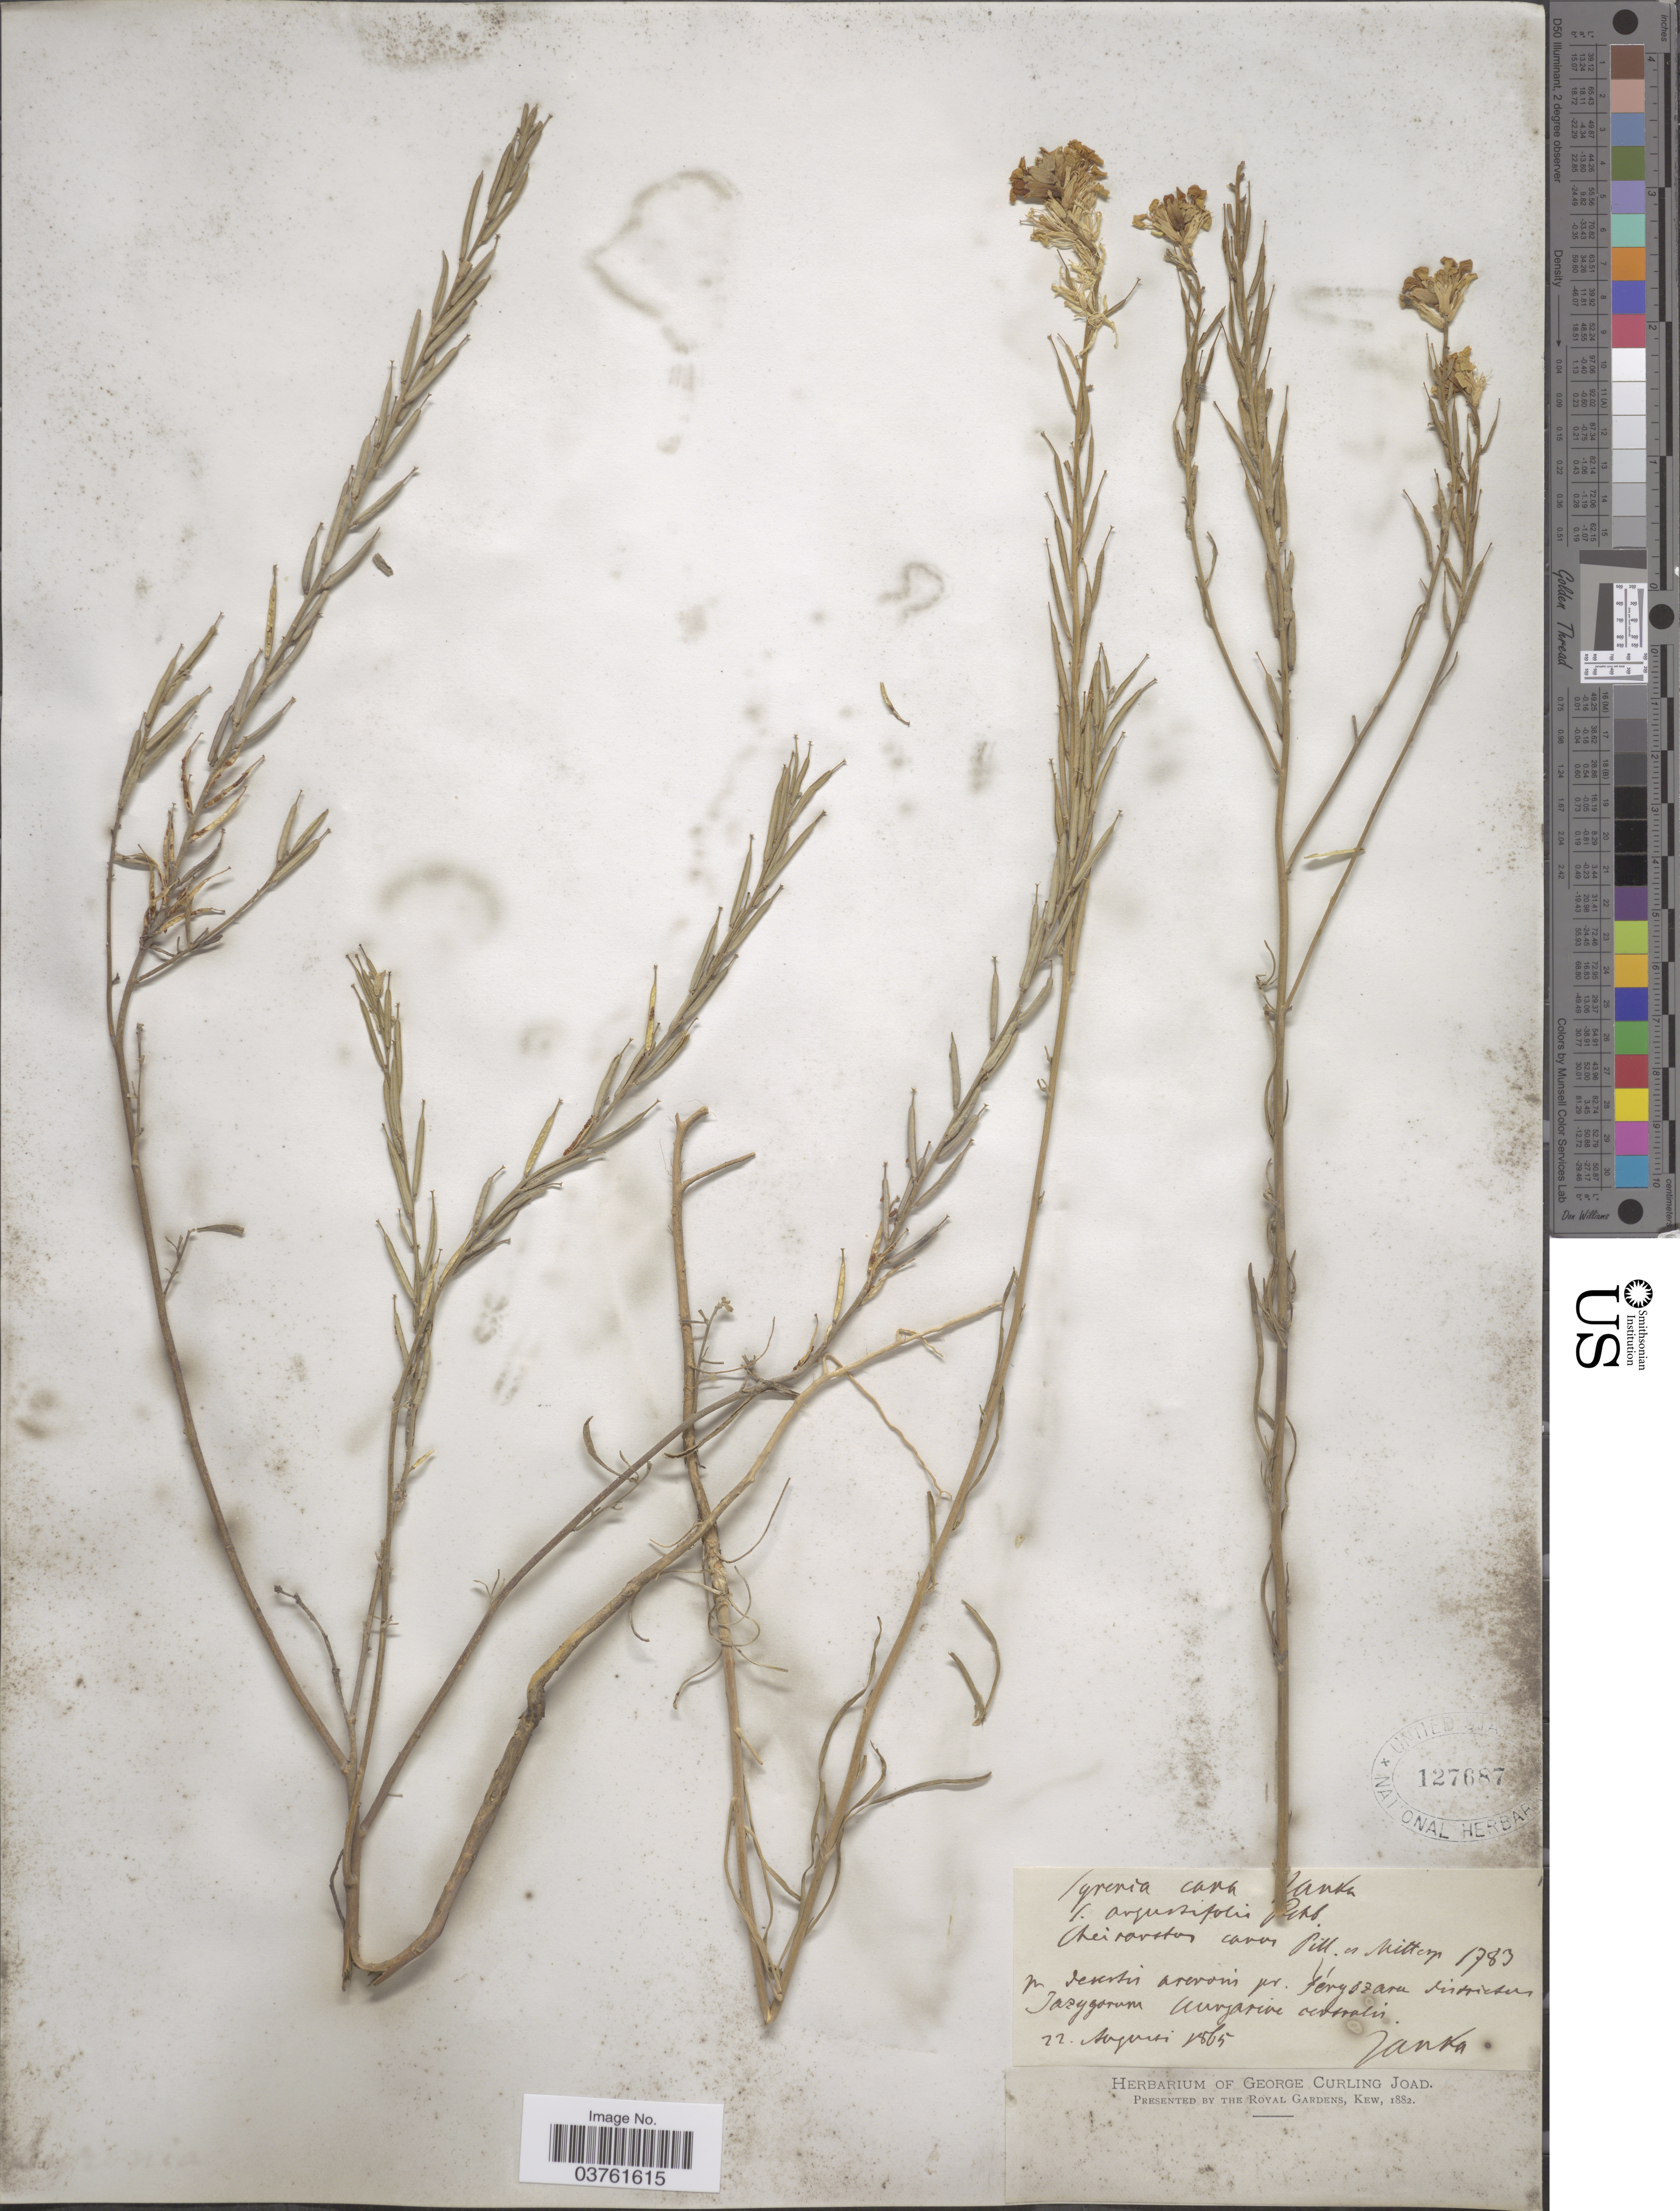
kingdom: Plantae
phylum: Tracheophyta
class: Magnoliopsida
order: Brassicales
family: Brassicaceae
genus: Syrenia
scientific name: Syrenia angustifolia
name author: (Ehrh.) Rchb.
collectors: V. Janka von Bulcs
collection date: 1865-08-22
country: Hungary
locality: In destris arevonis pr. féryszara districtus Jasygaruni Ungarive centralis.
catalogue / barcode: US 127687